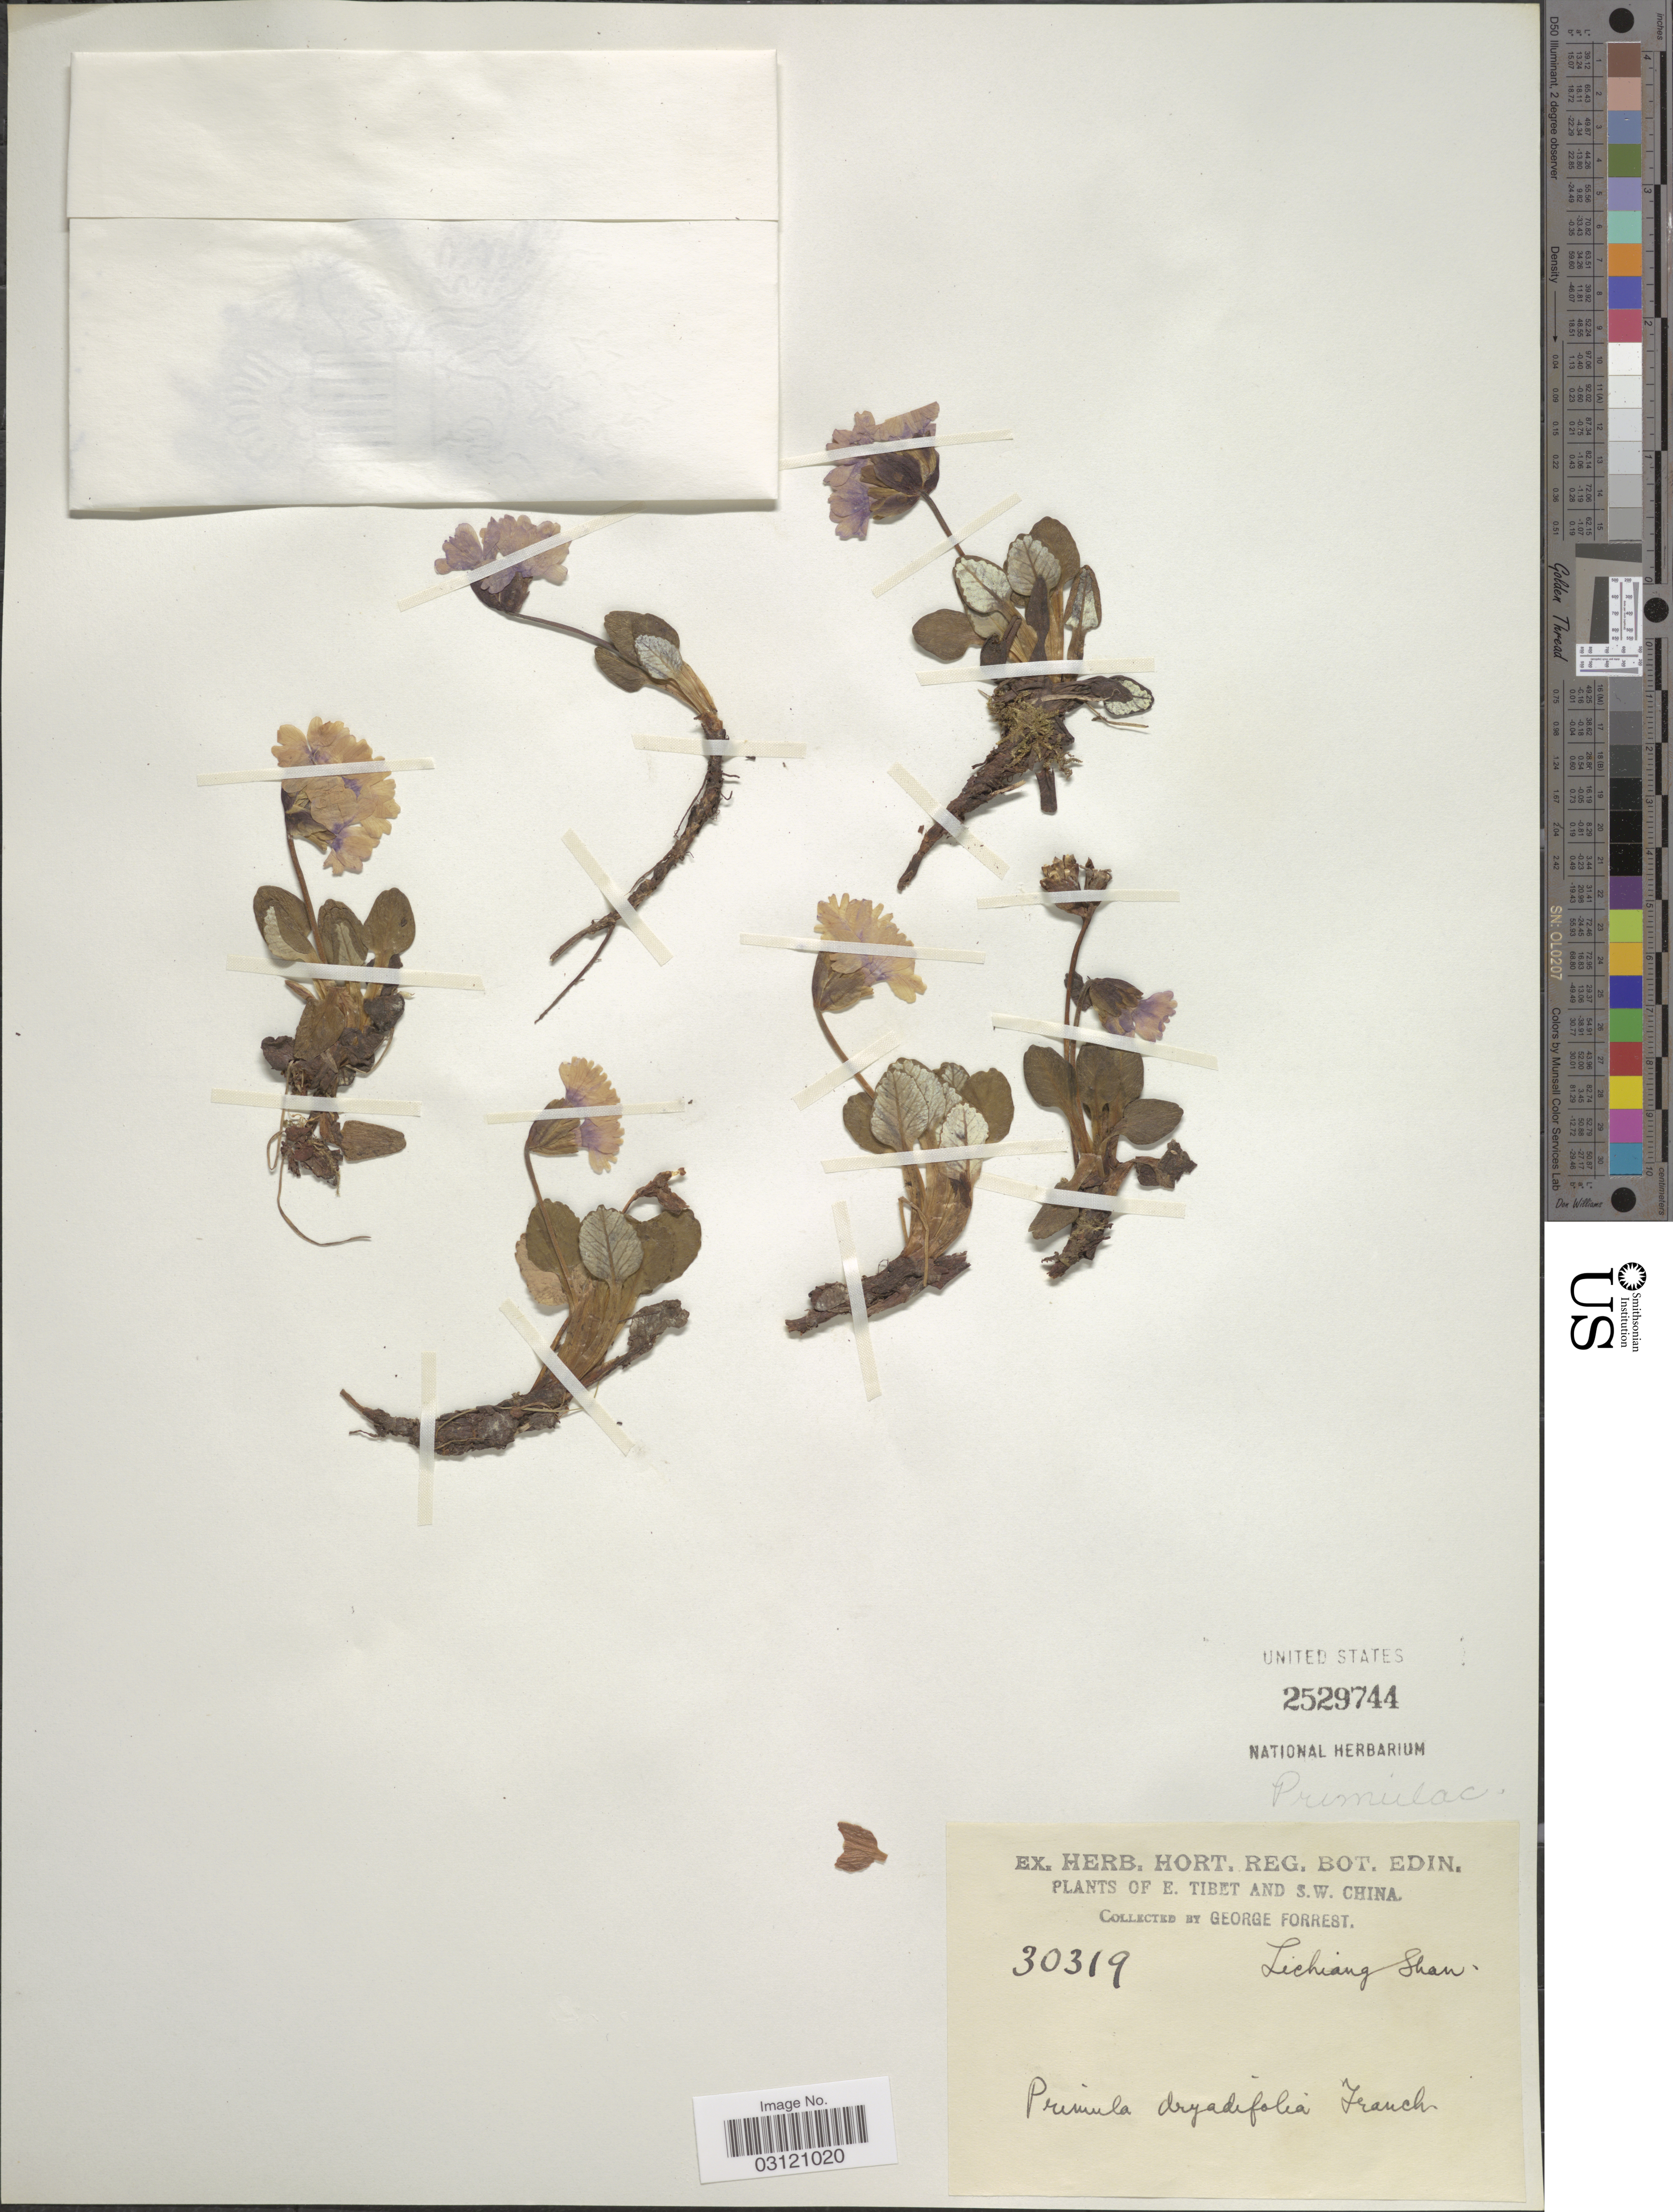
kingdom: Plantae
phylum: Tracheophyta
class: Magnoliopsida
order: Ericales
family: Primulaceae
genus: Primula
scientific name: Primula dryadifolia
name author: Franch.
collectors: G. Forrest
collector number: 30319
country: China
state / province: Xizang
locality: E. Tibet and S.W. China. Lichian Shan.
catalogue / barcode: US 2529744